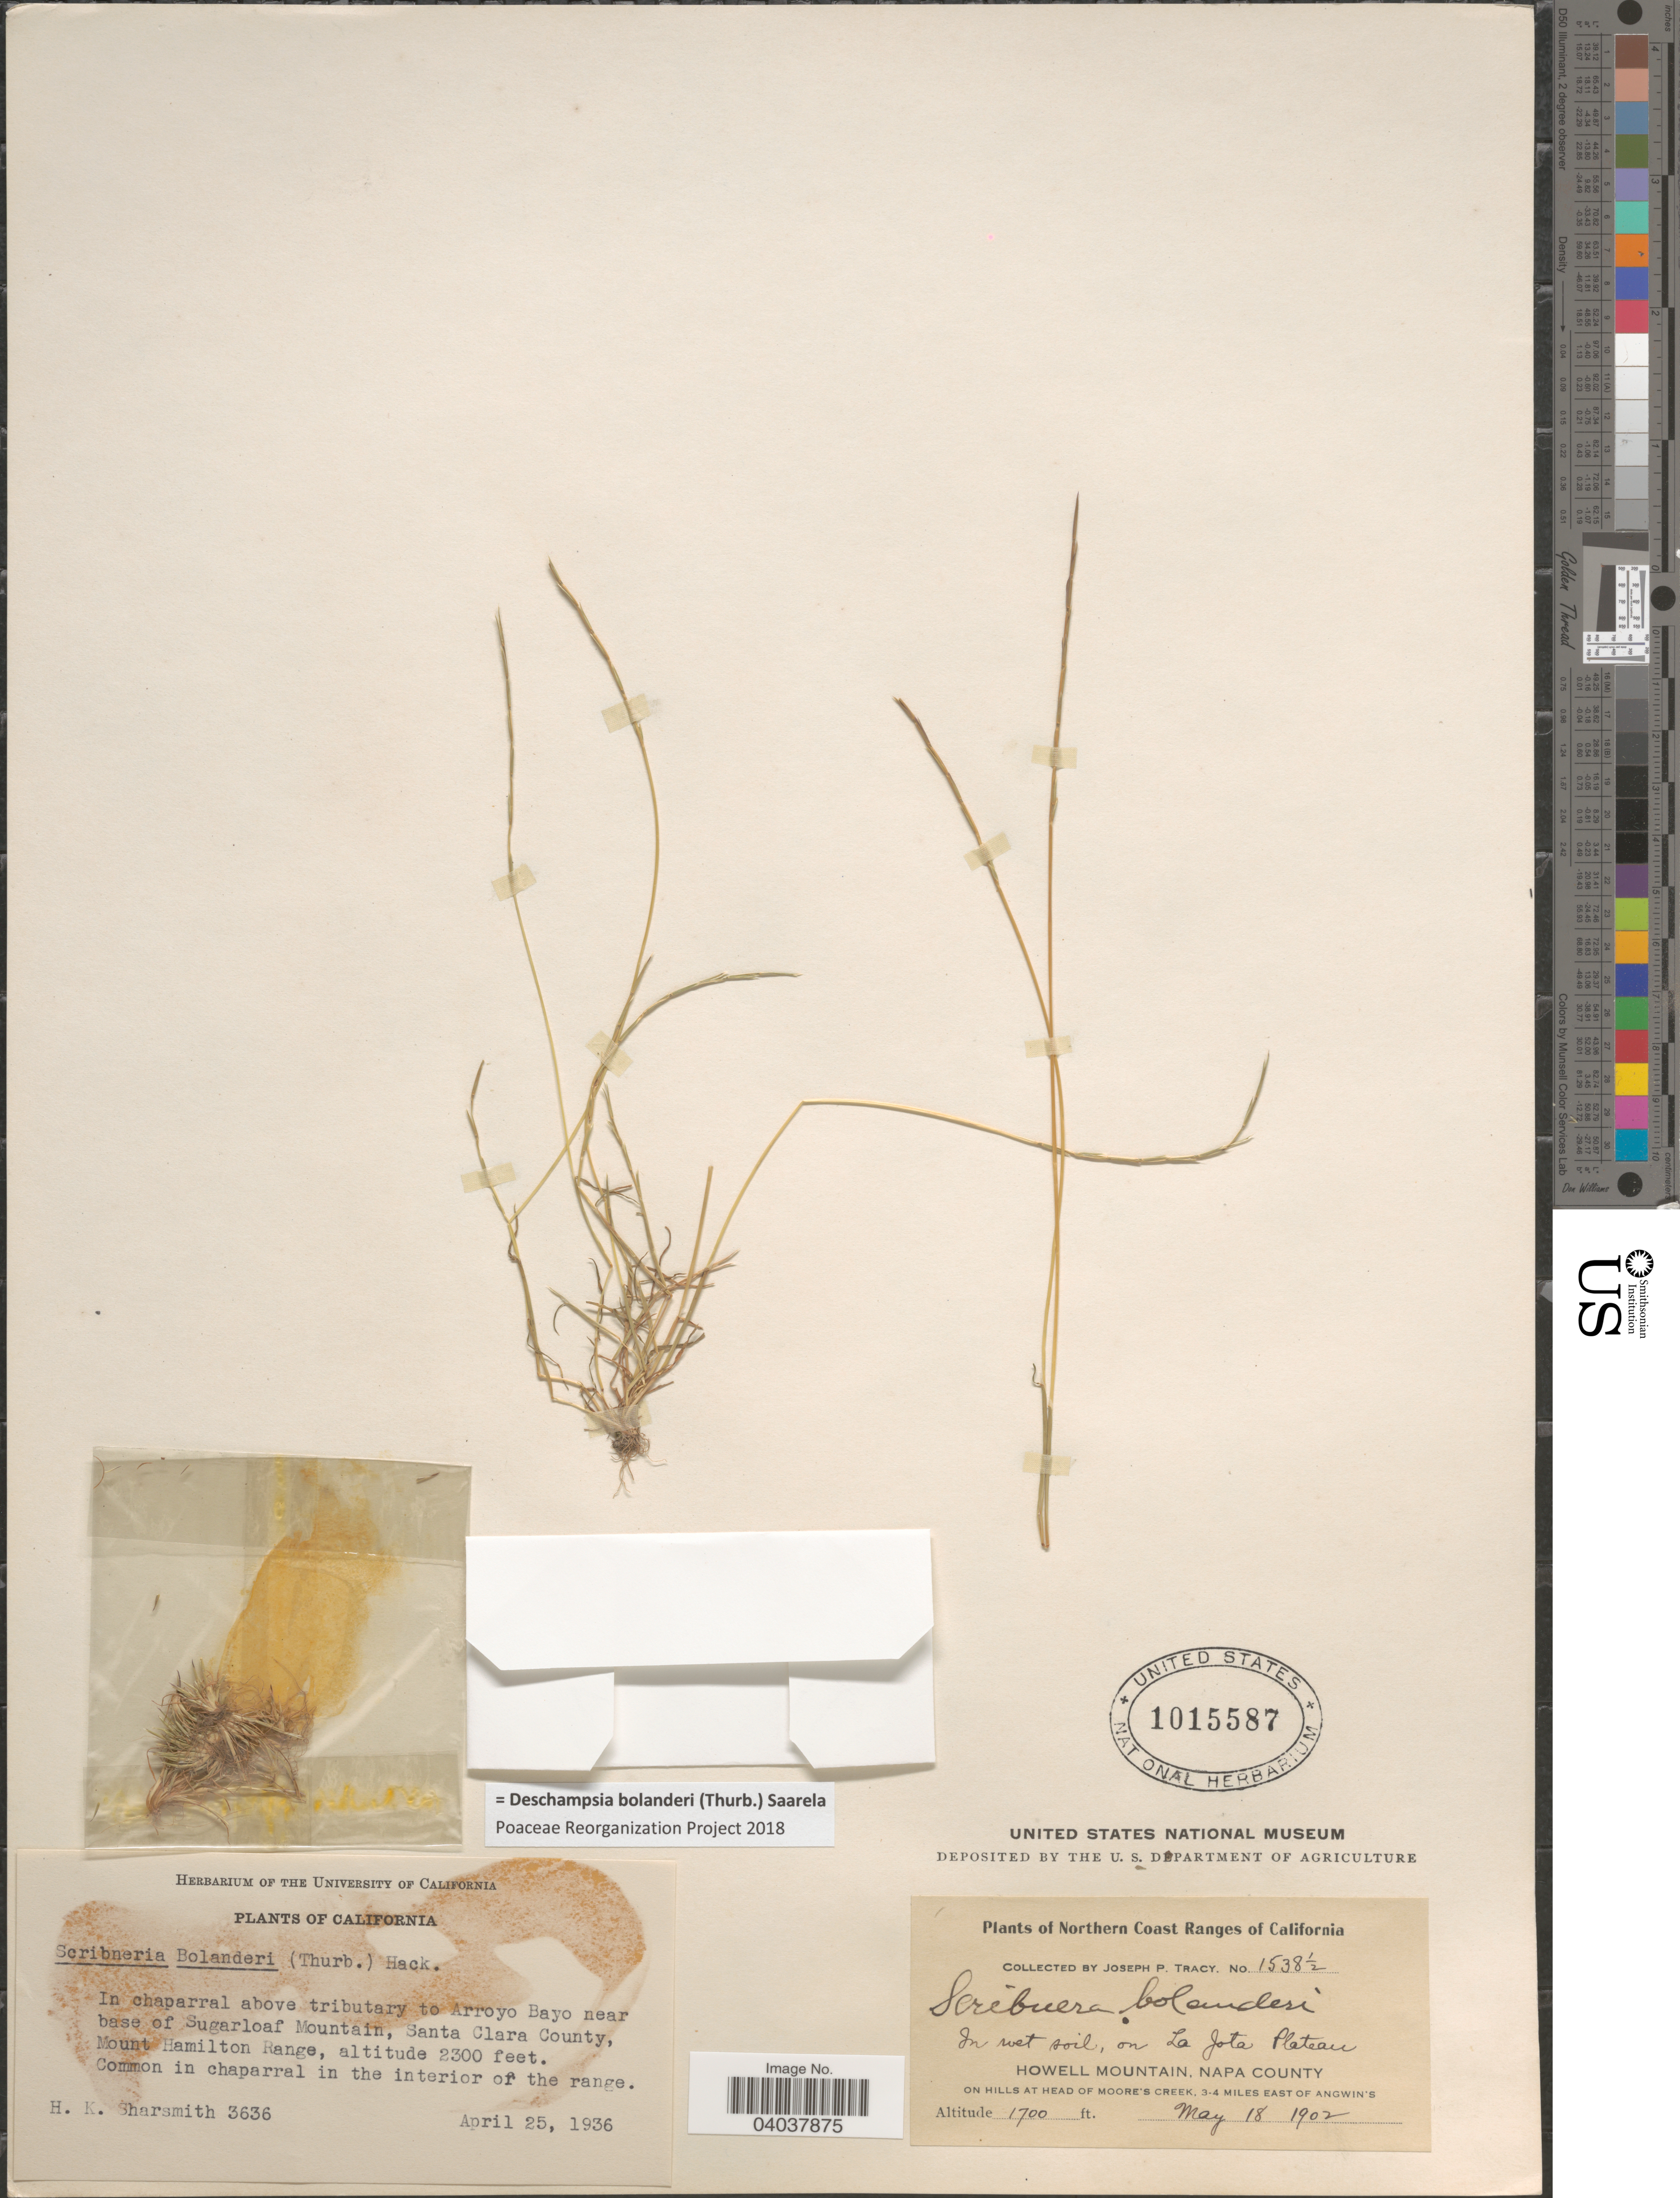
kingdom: Plantae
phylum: Tracheophyta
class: Liliopsida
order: Poales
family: Poaceae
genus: Deschampsia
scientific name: Deschampsia bolanderi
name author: (Thurb.) Saarela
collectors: J. Tracy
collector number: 1538½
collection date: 1902-05-18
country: United States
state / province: California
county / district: Napa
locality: Northern Coast Ranges of California. On La Jota Plateau. Howell Mountain, Napa County. On hills at head of Moore's Creek, 3-4 miles east of Angwin's.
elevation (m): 518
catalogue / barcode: US 1015587-2